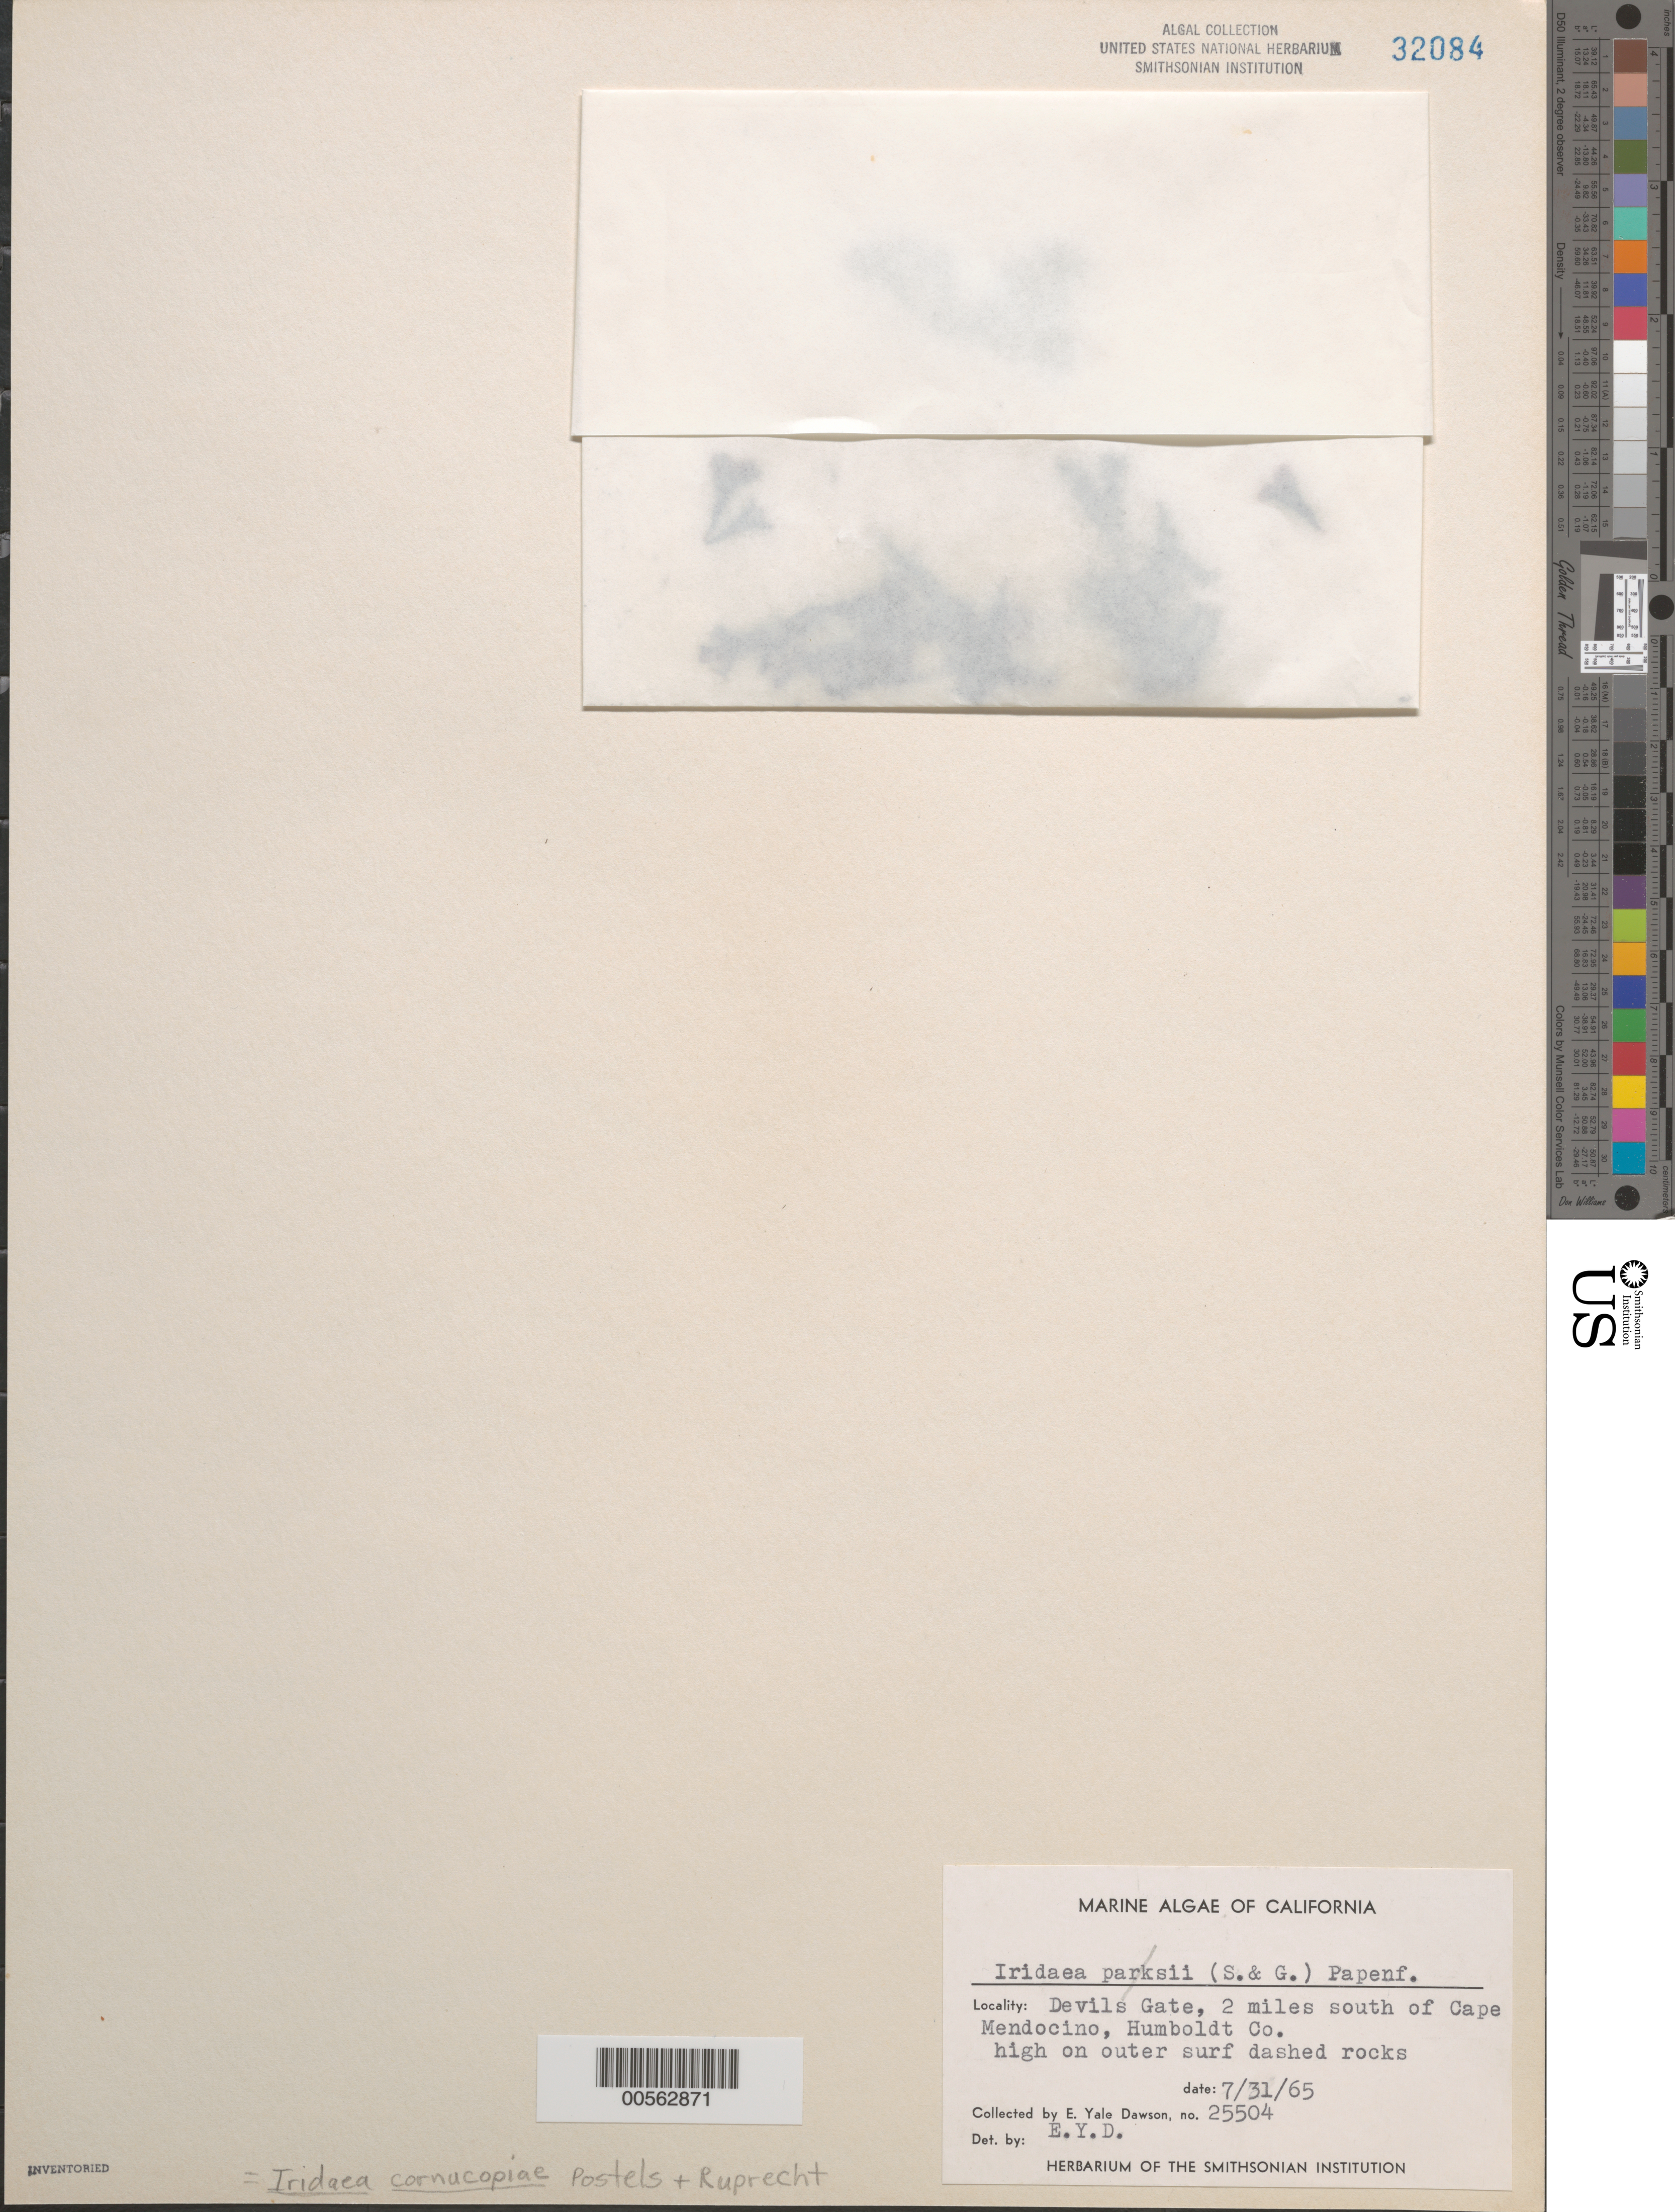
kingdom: Plantae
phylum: Rhodophyta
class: Florideophyceae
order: Gigartinales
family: Gigartinaceae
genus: Mazzaella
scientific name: Mazzaella laminarioides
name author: (Bory) Fredericq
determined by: Algae name updating Project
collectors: E. Y. Dawson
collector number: EYD 25504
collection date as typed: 31 Jul 1965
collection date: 1965-07-31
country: United States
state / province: California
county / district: Humboldt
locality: Devils Gate, 2 miles south of Cape Mendocino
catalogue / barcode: US 32084